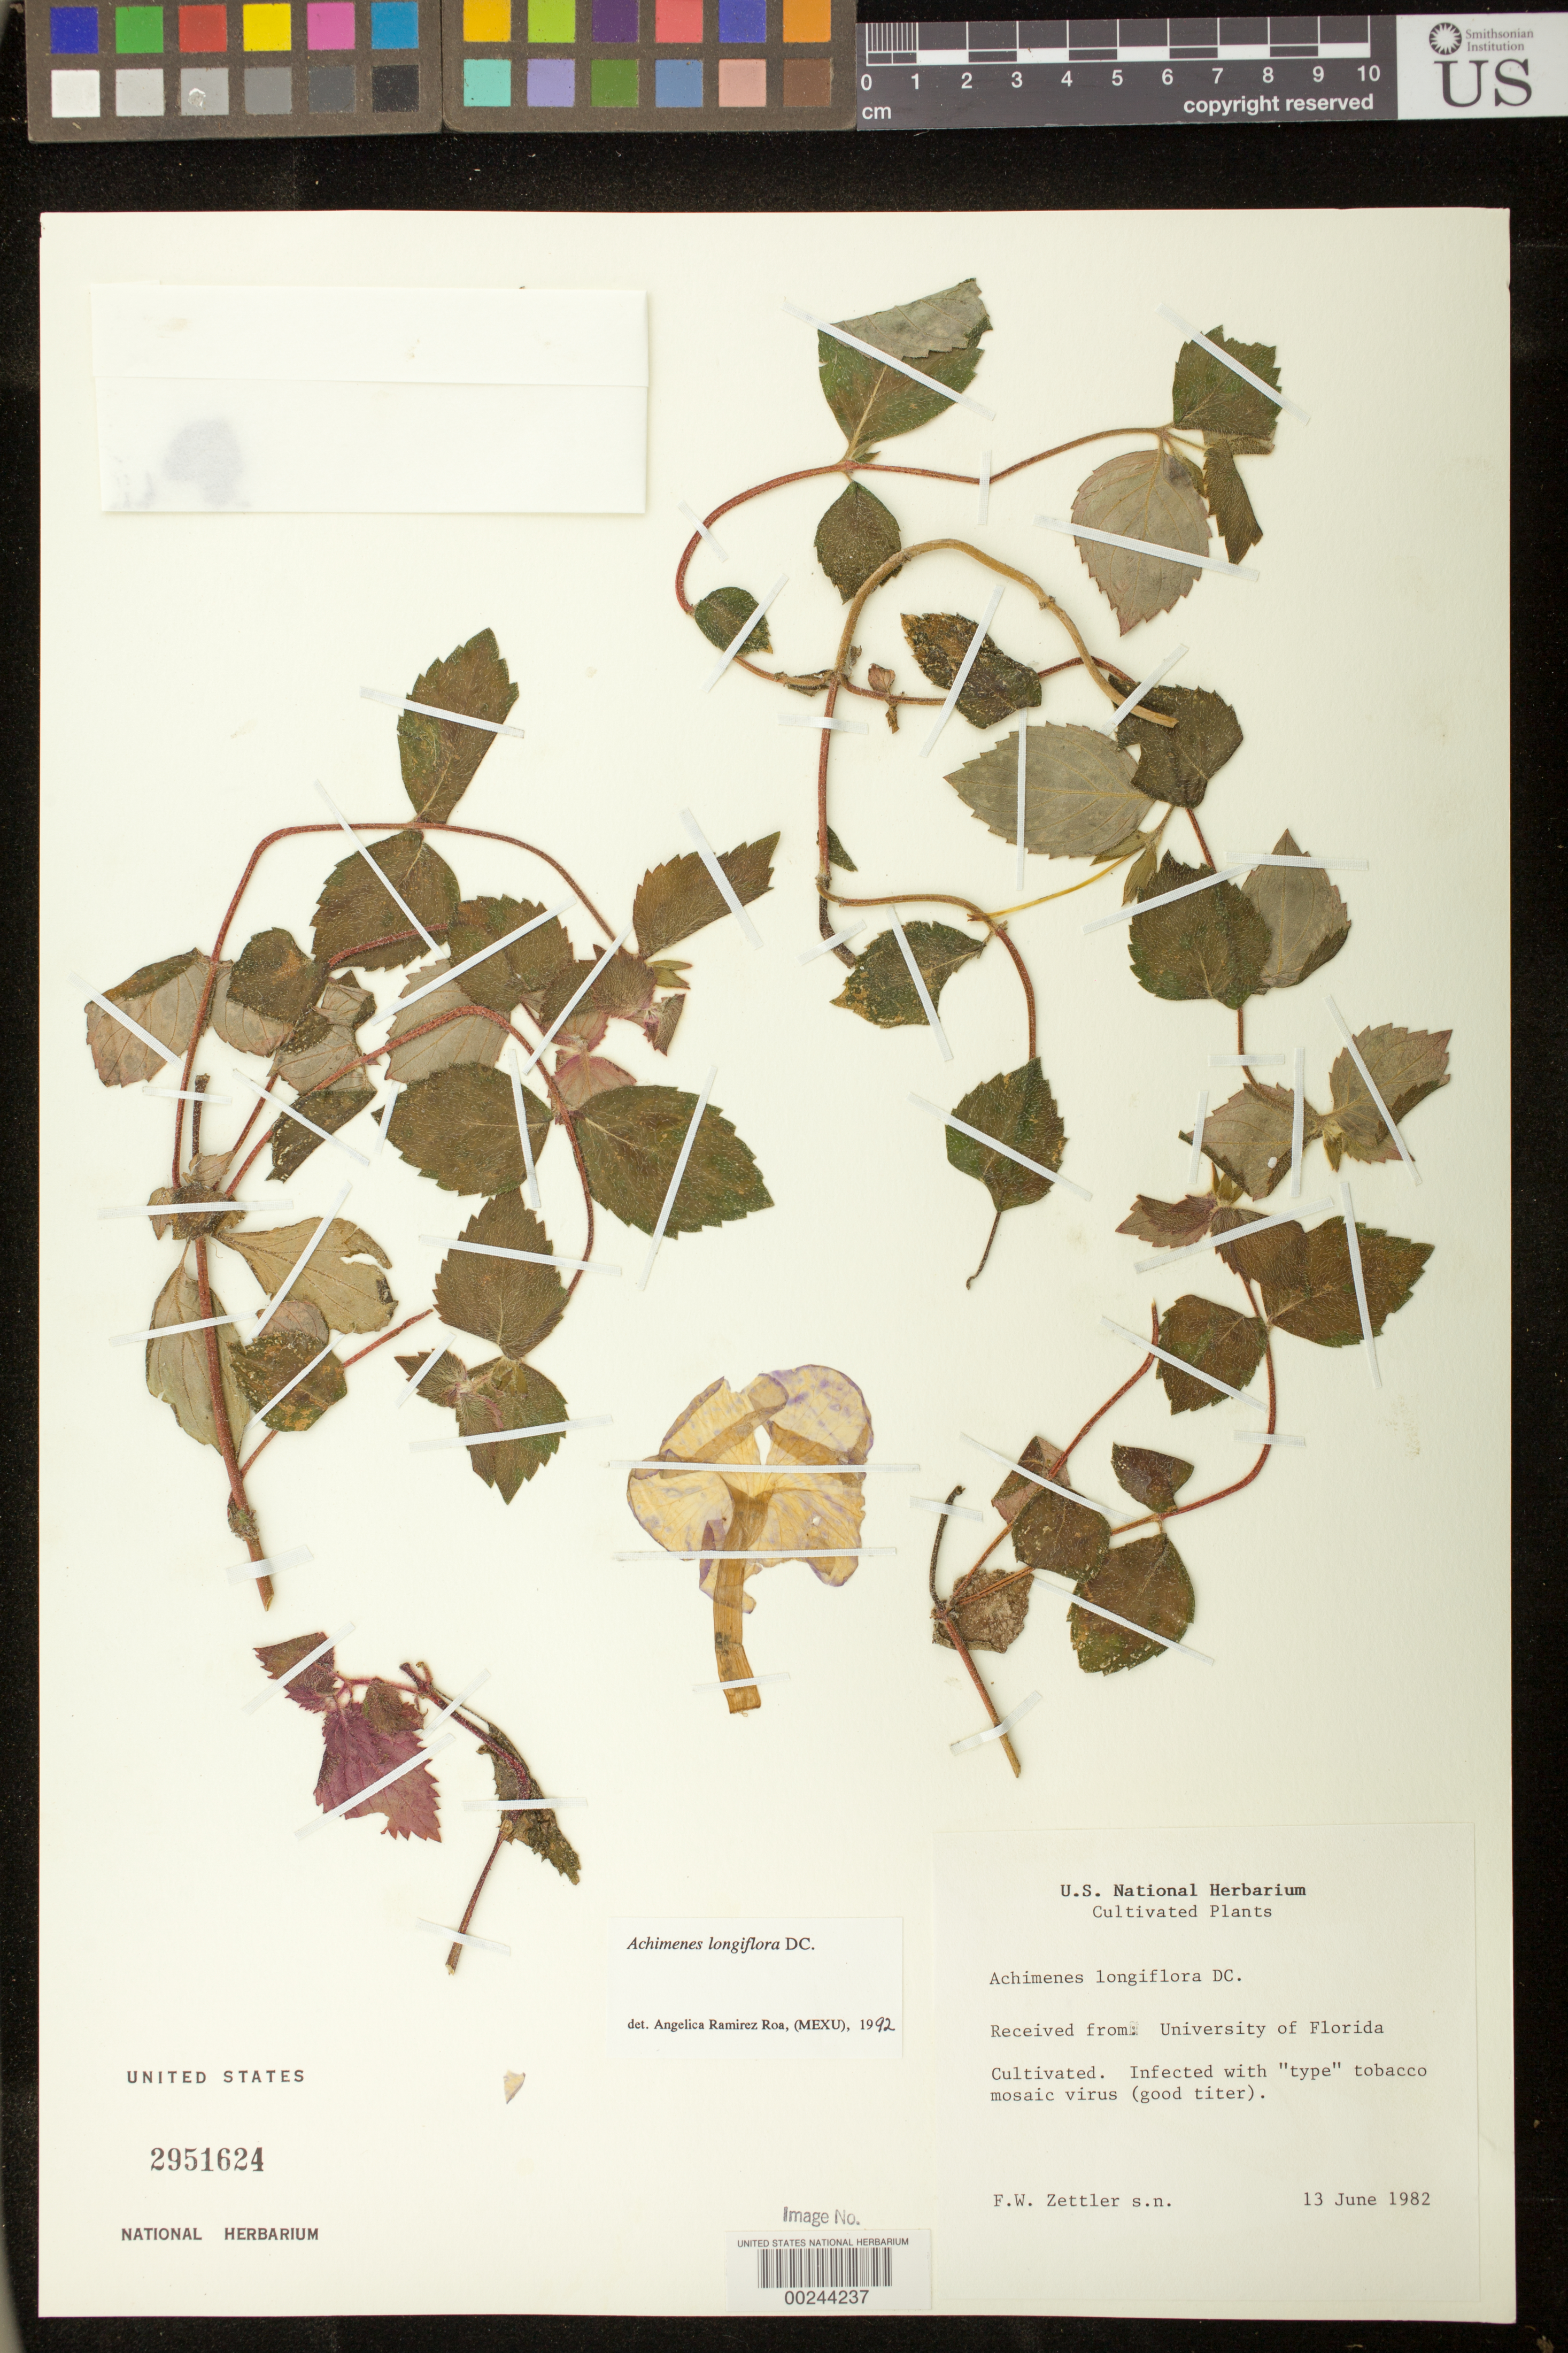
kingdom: Plantae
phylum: Tracheophyta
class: Magnoliopsida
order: Lamiales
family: Gesneriaceae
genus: Achimenes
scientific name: Achimenes longiflora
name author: DC.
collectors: F. Zettler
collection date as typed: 13 Jun 1982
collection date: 1982-06-13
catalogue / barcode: US 2951624